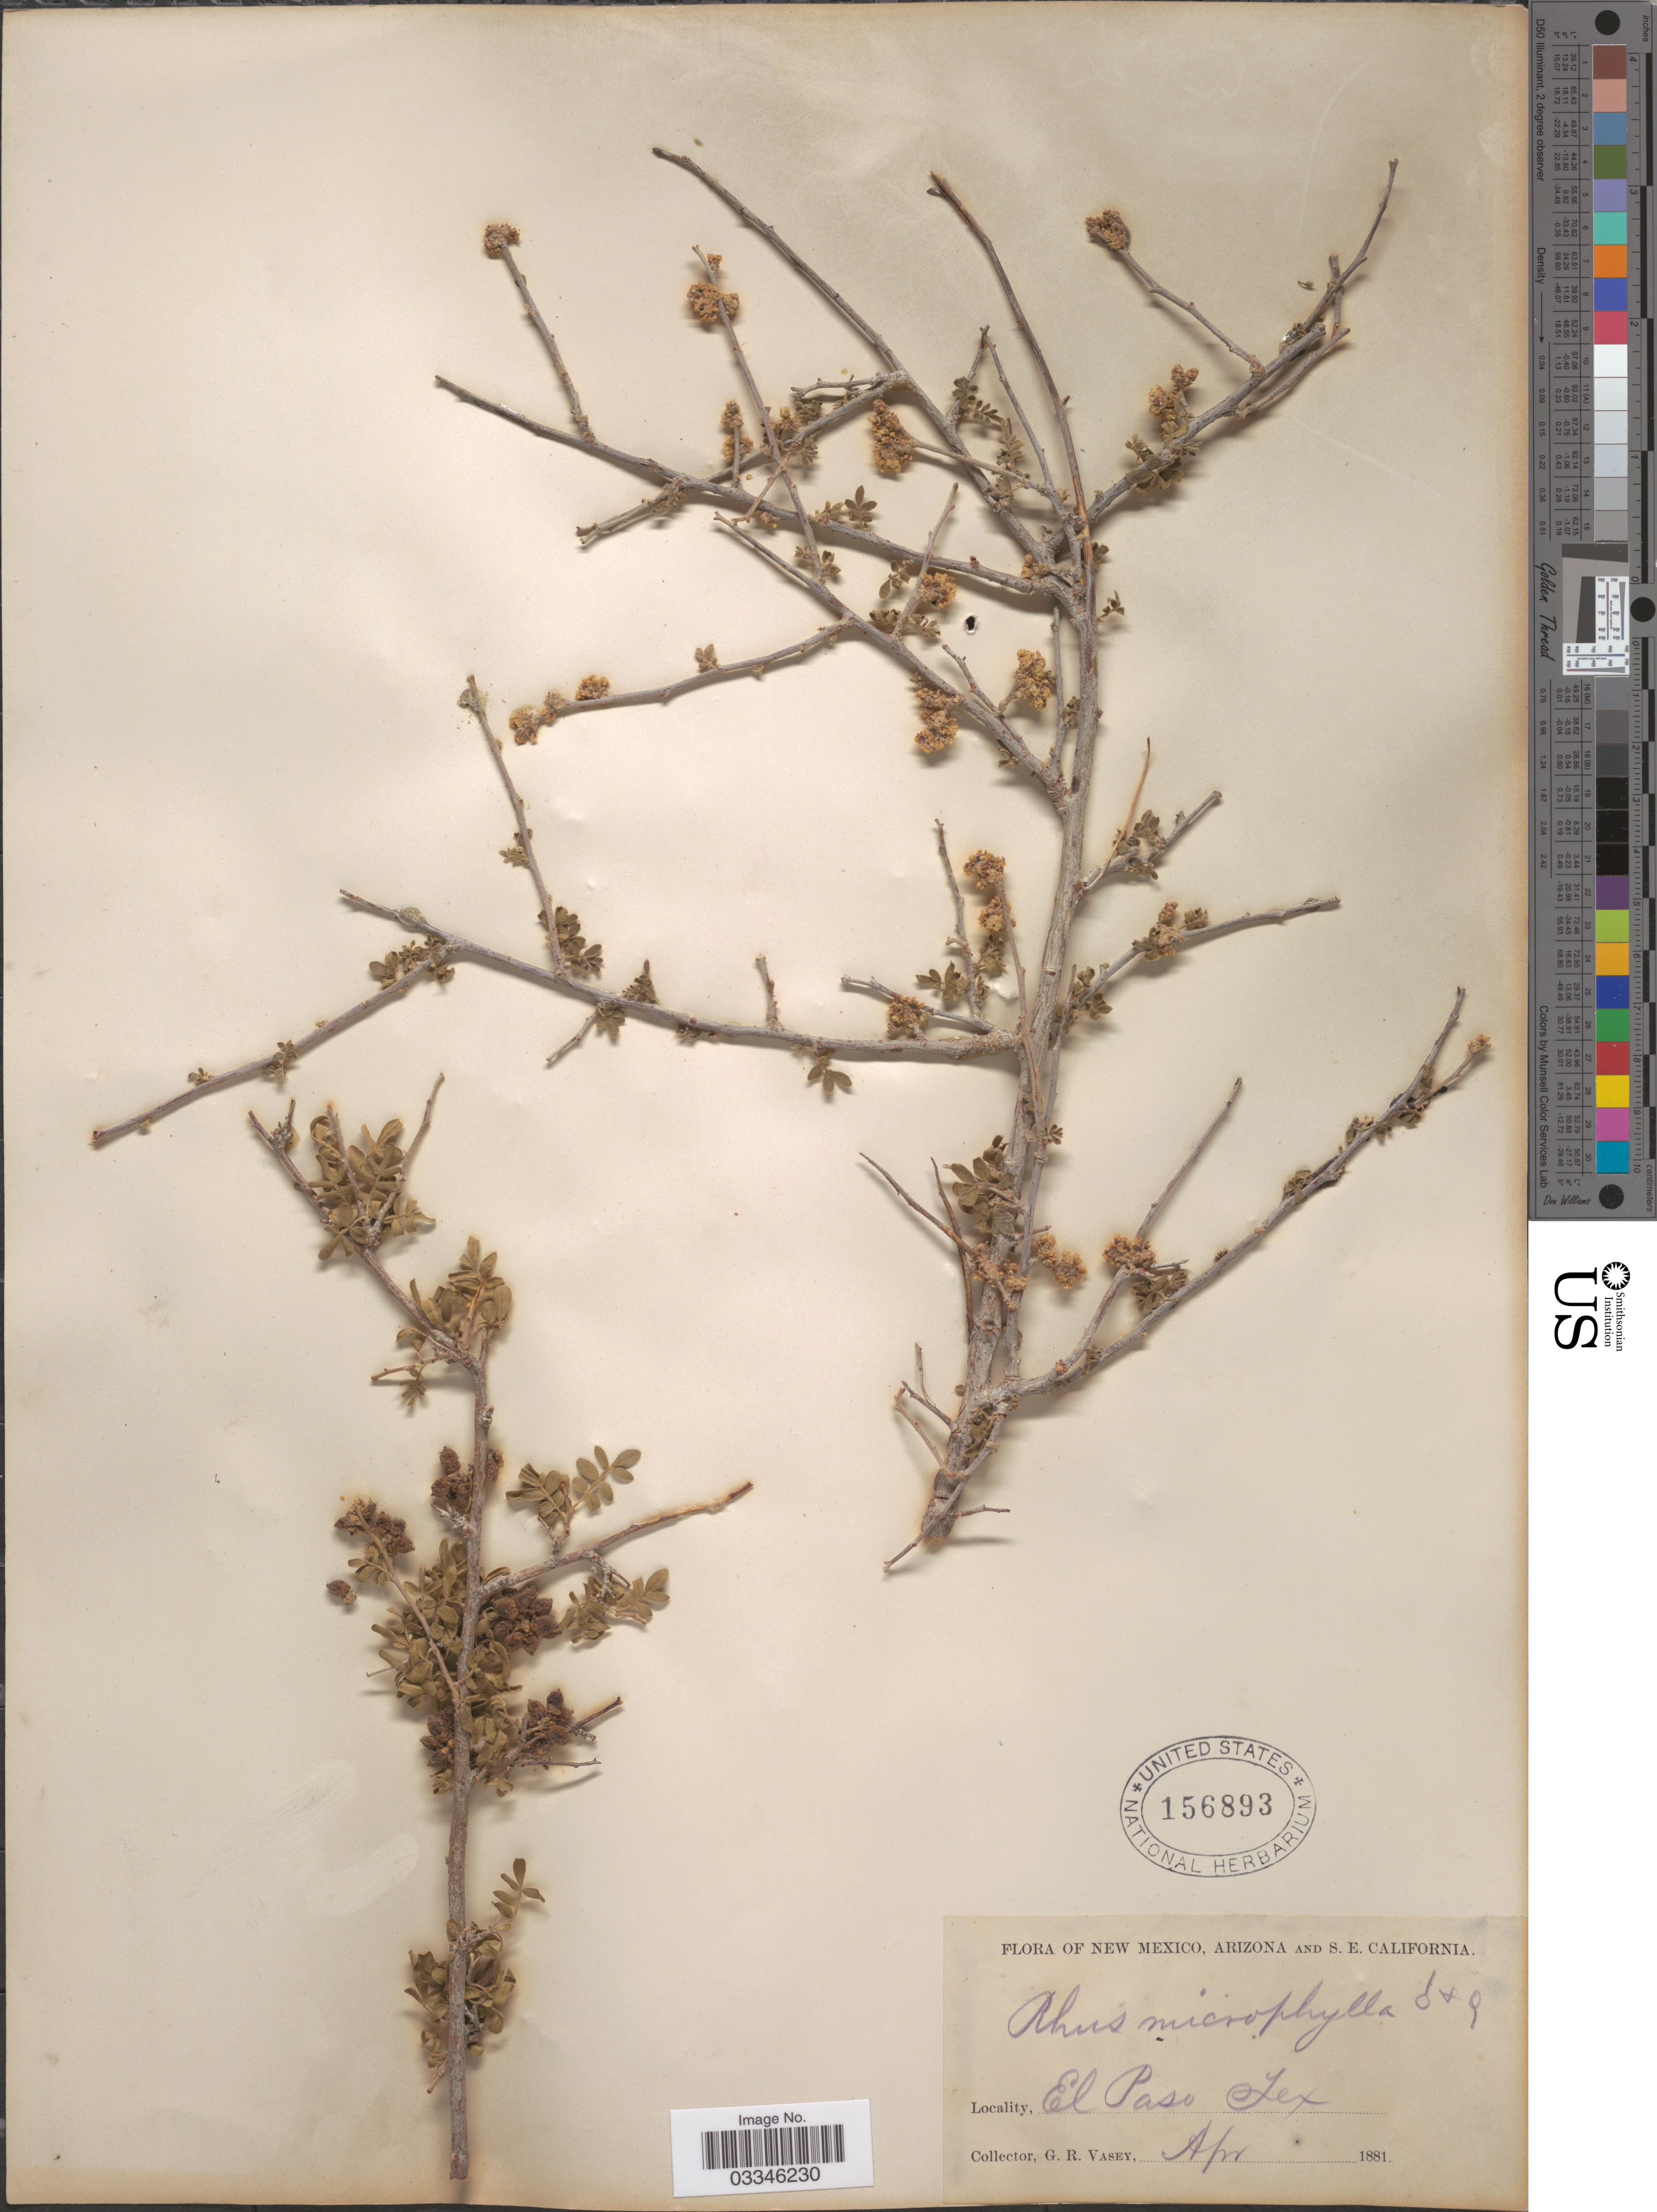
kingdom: Plantae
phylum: Tracheophyta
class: Magnoliopsida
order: Sapindales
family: Anacardiaceae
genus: Rhus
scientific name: Rhus microphylla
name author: Engelm.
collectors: G. R. Vasey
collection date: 1881-04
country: United States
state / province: Texas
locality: El Paso.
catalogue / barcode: US 156893